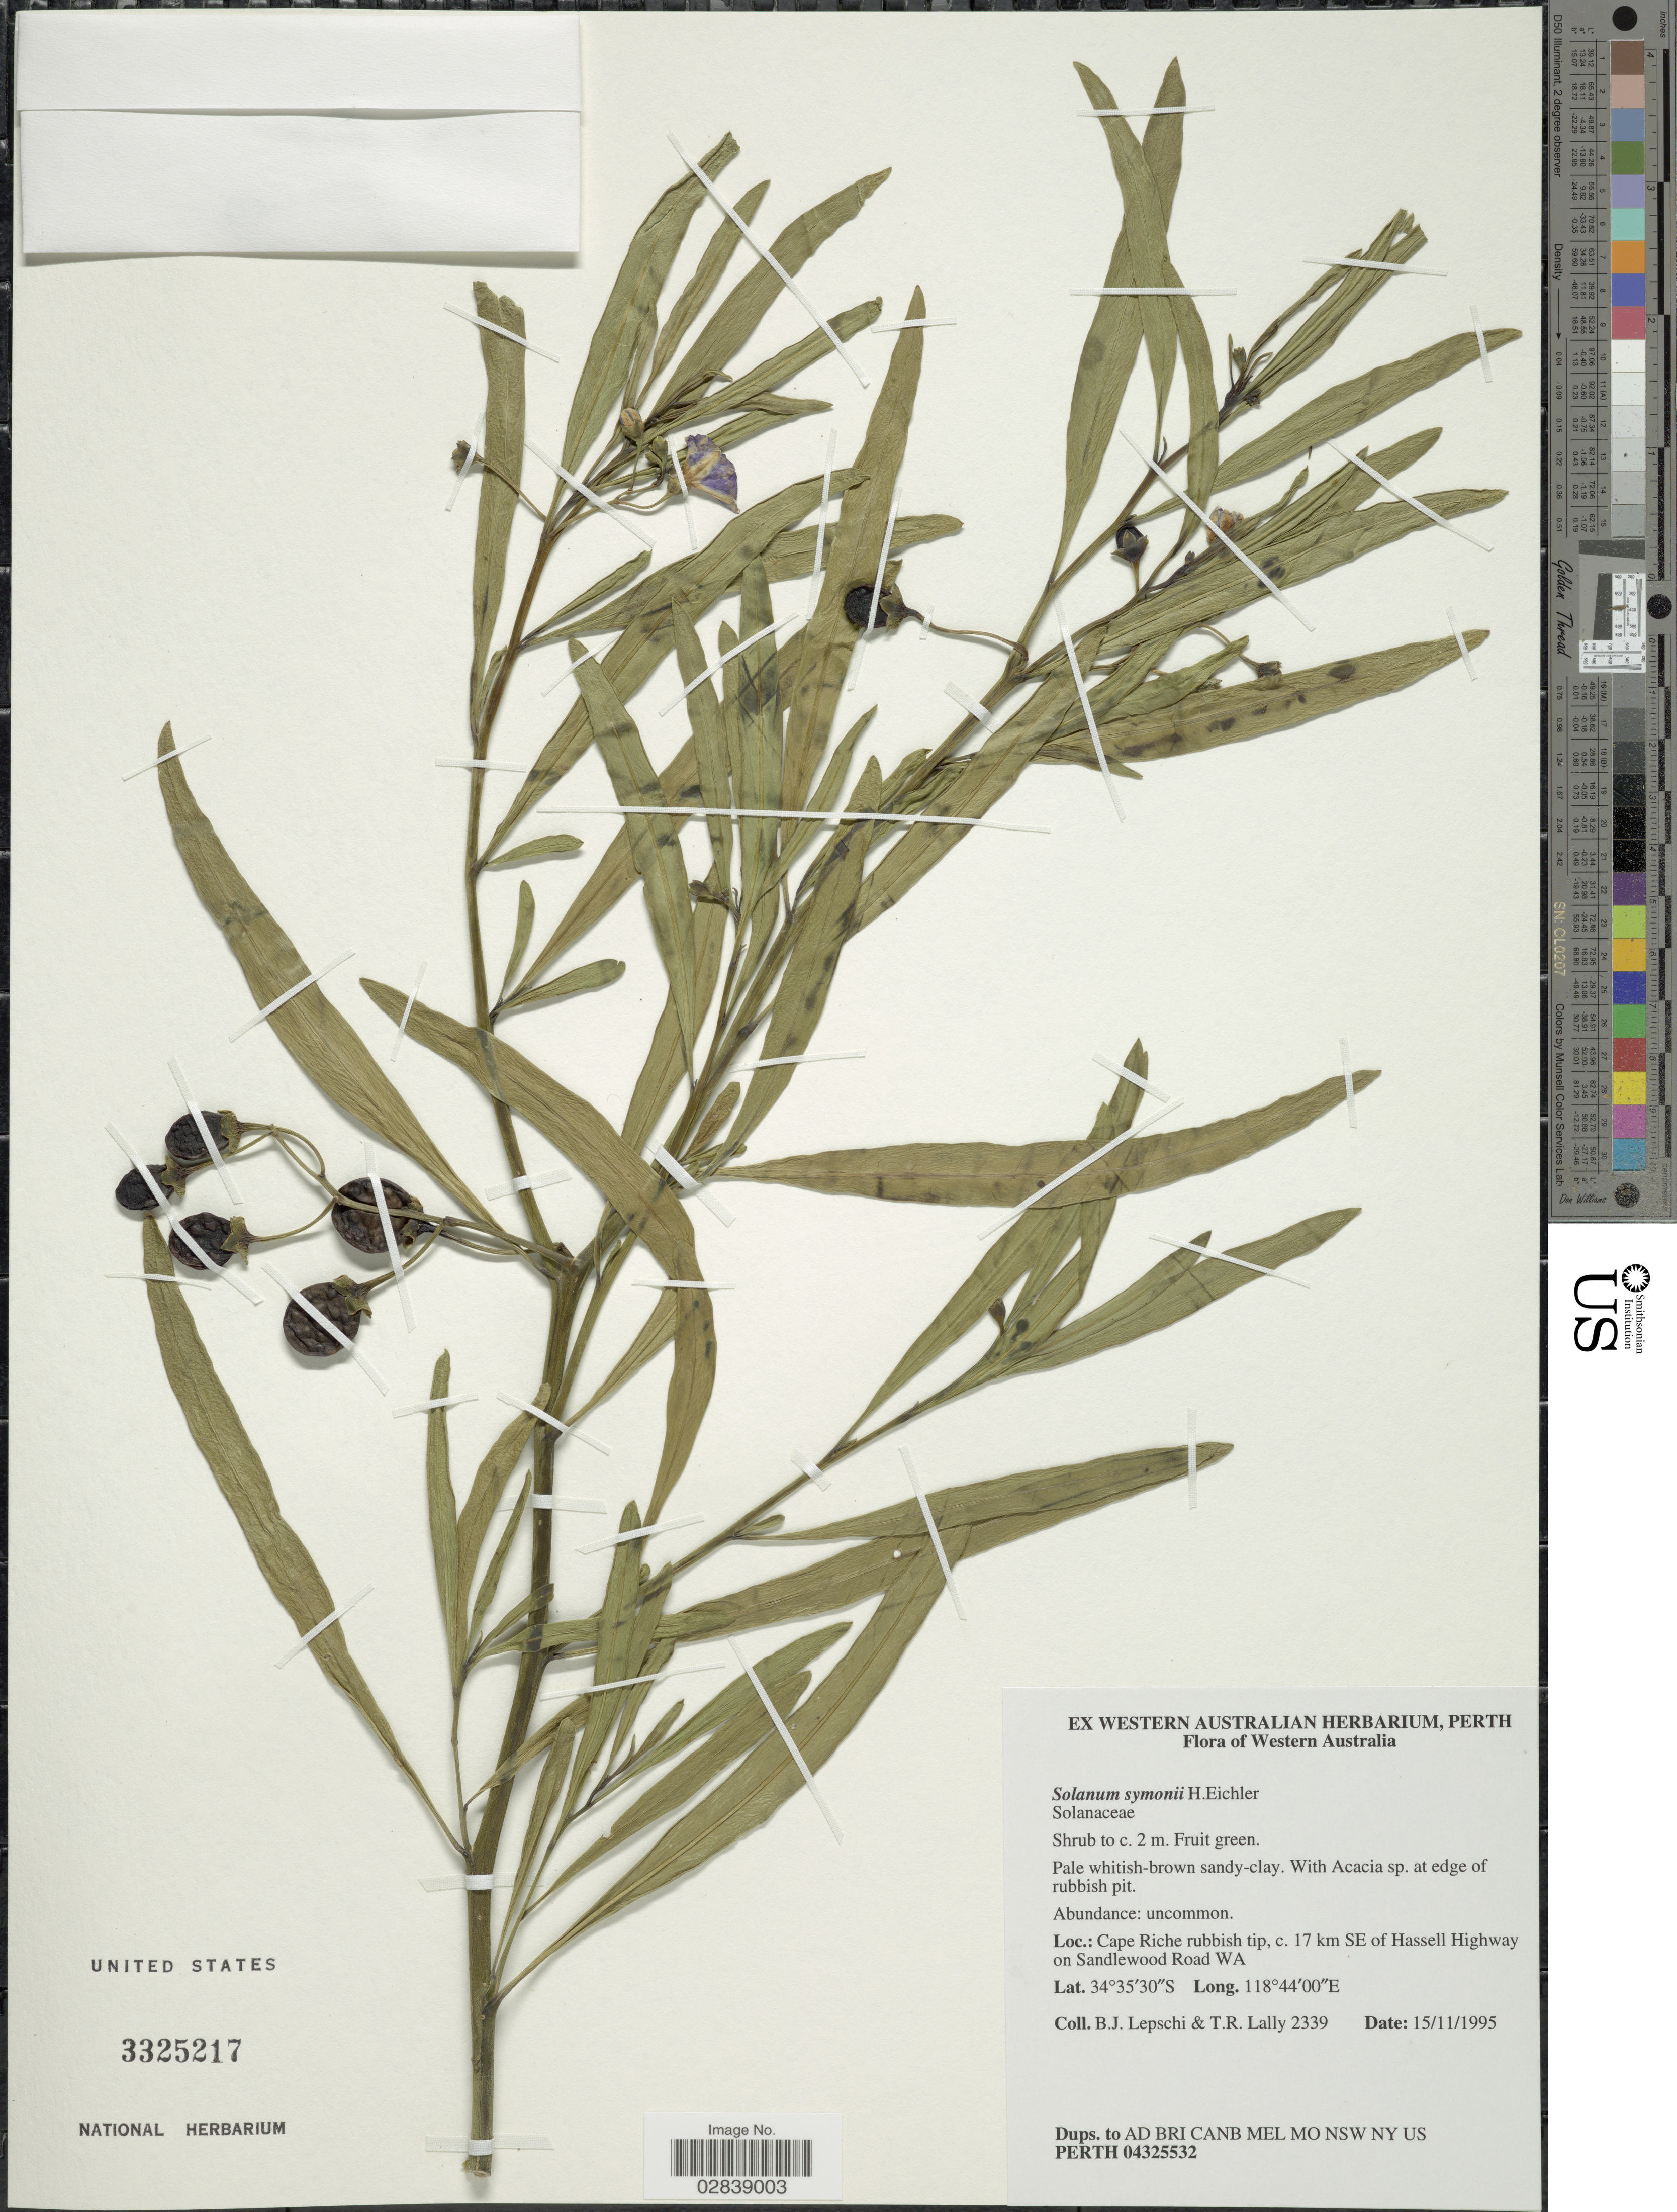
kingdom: Plantae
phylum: Tracheophyta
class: Magnoliopsida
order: Solanales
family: Solanaceae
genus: Solanum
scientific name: Solanum symonii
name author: H. Eichler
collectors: B. Lepschi & T. R. Lally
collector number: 2339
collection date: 1995-11-15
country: Australia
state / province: Western Australia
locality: Cape Riche rubbish tip, c. 17 km SE of Hassell Highway on Sandlewood Road WA.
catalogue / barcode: US 3325217